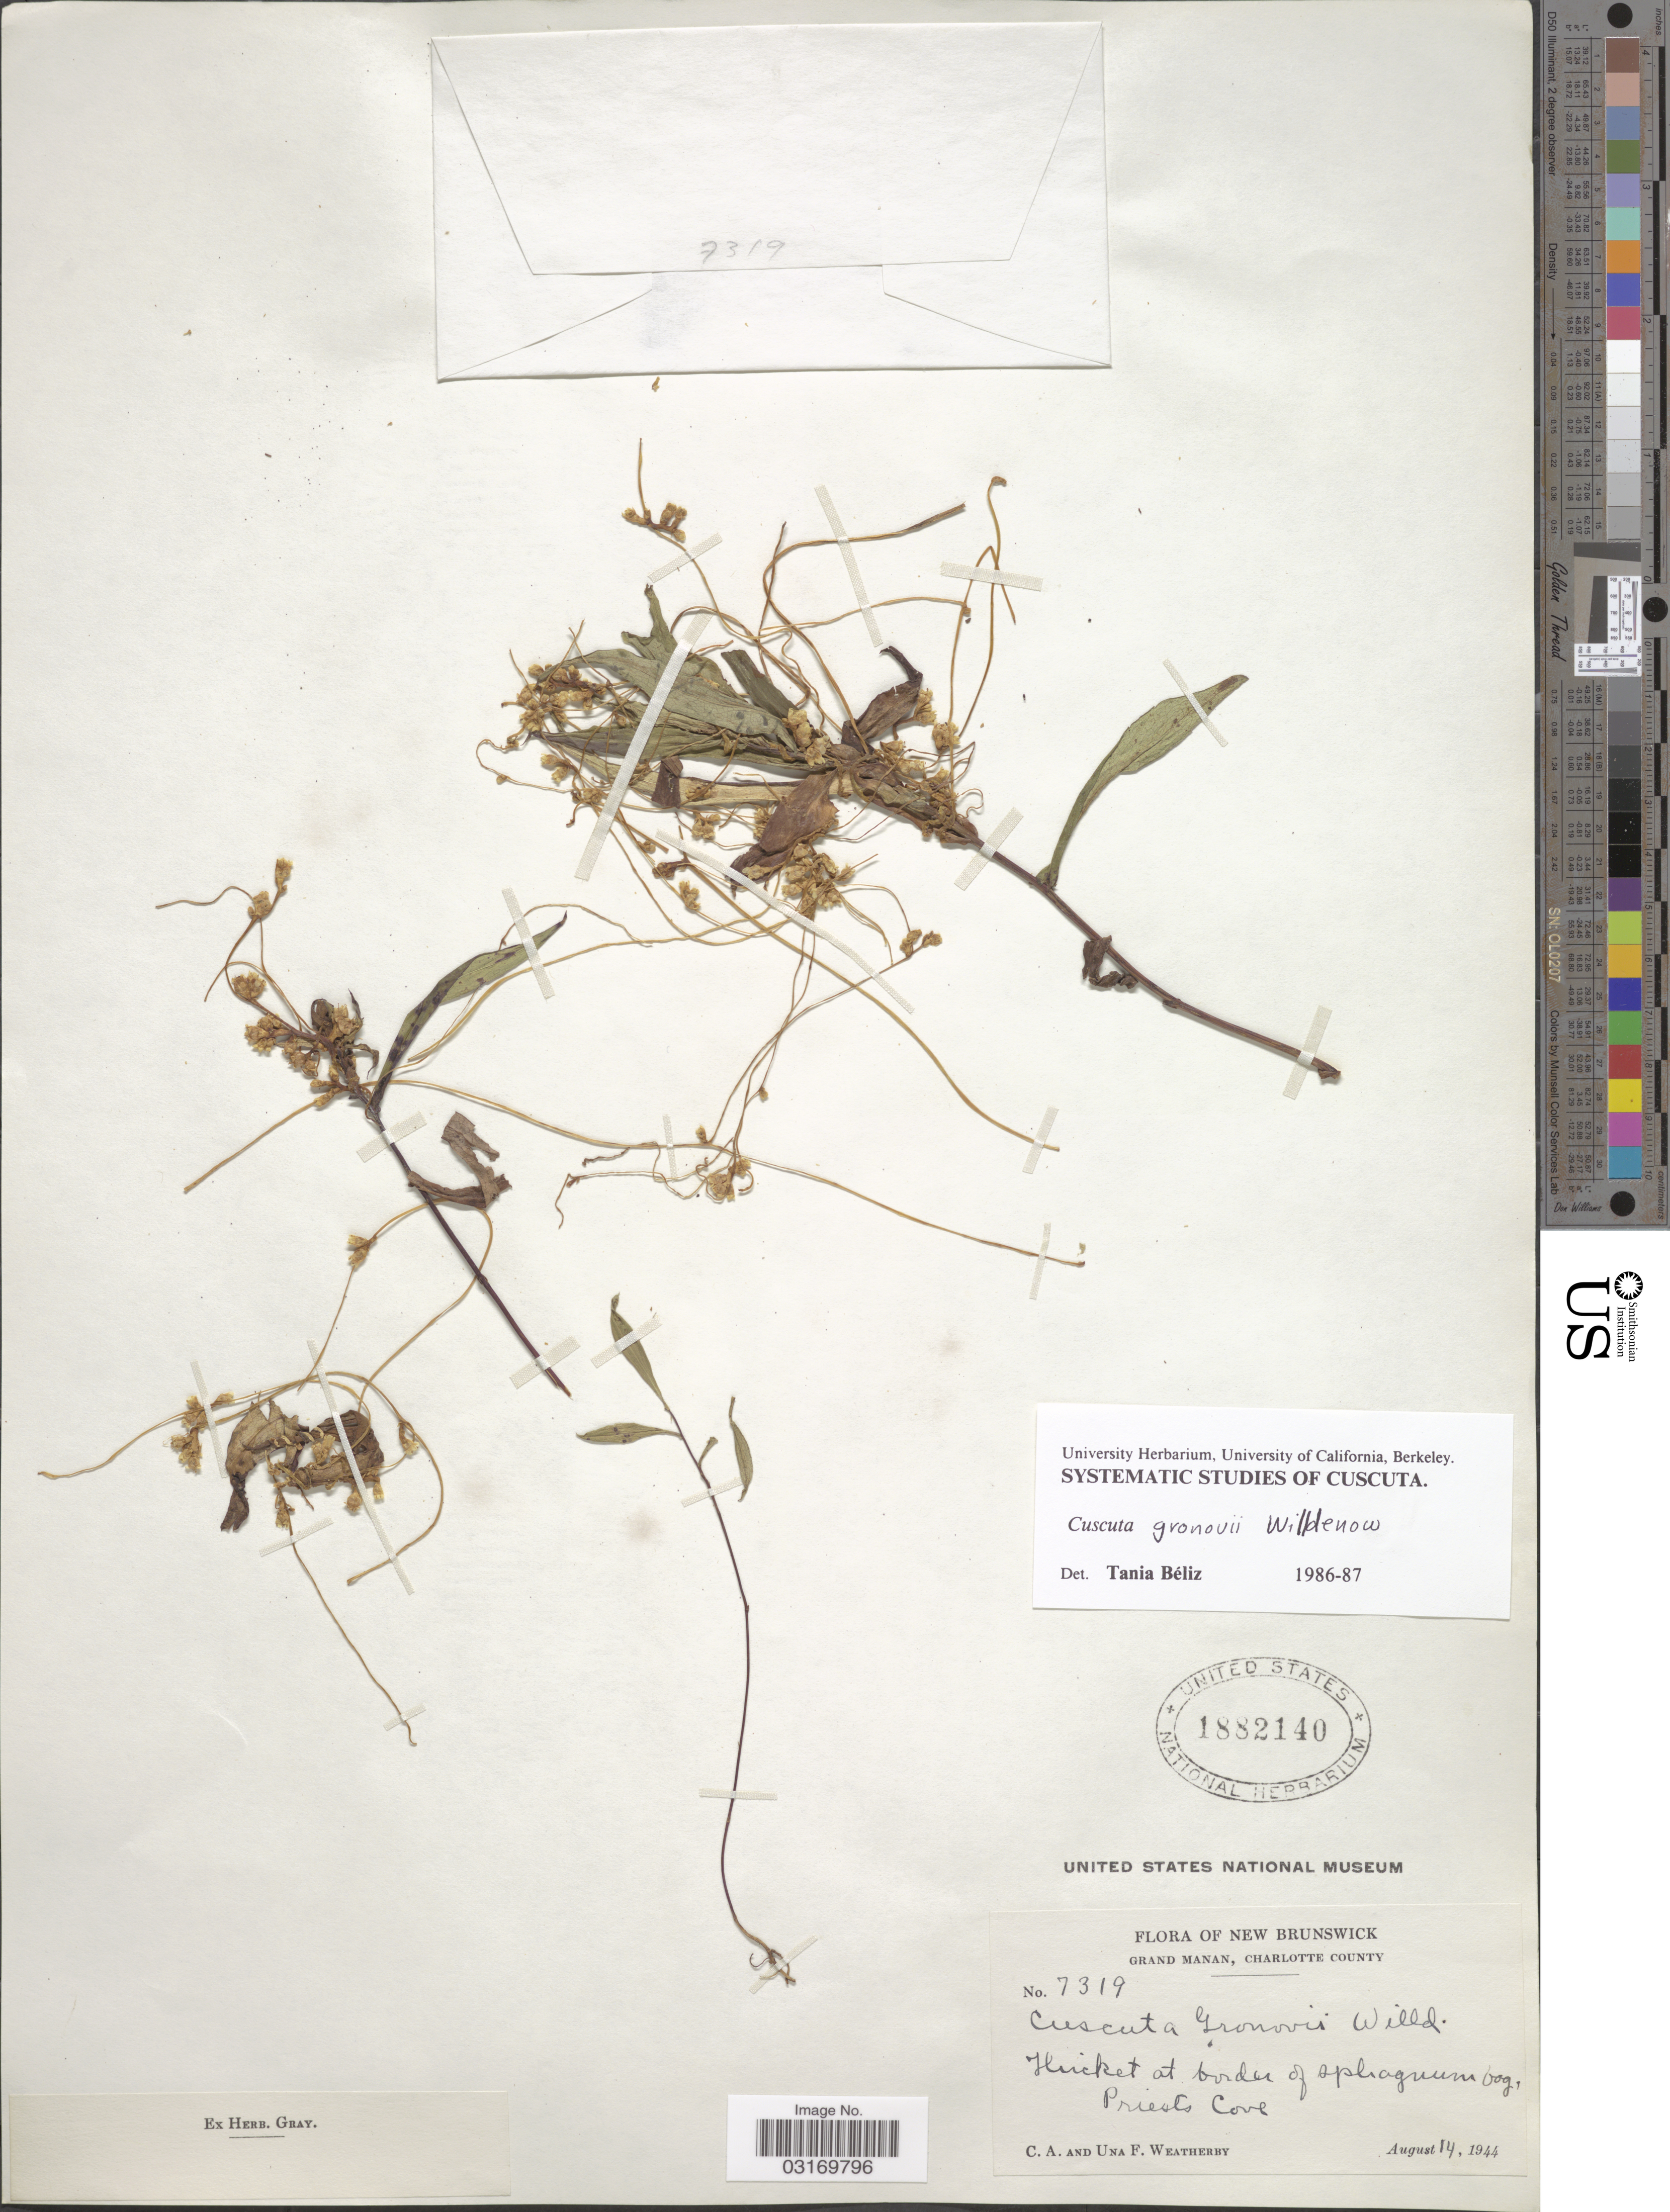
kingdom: Plantae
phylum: Tracheophyta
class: Magnoliopsida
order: Solanales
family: Convolvulaceae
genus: Cuscuta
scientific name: Cuscuta gronovii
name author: Willd. ex Schult.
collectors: C. A. Weatherby & U. Weatherby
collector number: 7319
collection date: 1944-08-14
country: Canada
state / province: New Brunswick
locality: Grand Manan, Charlotte County. Thicket at border of sphagnum bog, Priests Cove.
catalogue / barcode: US 1882140